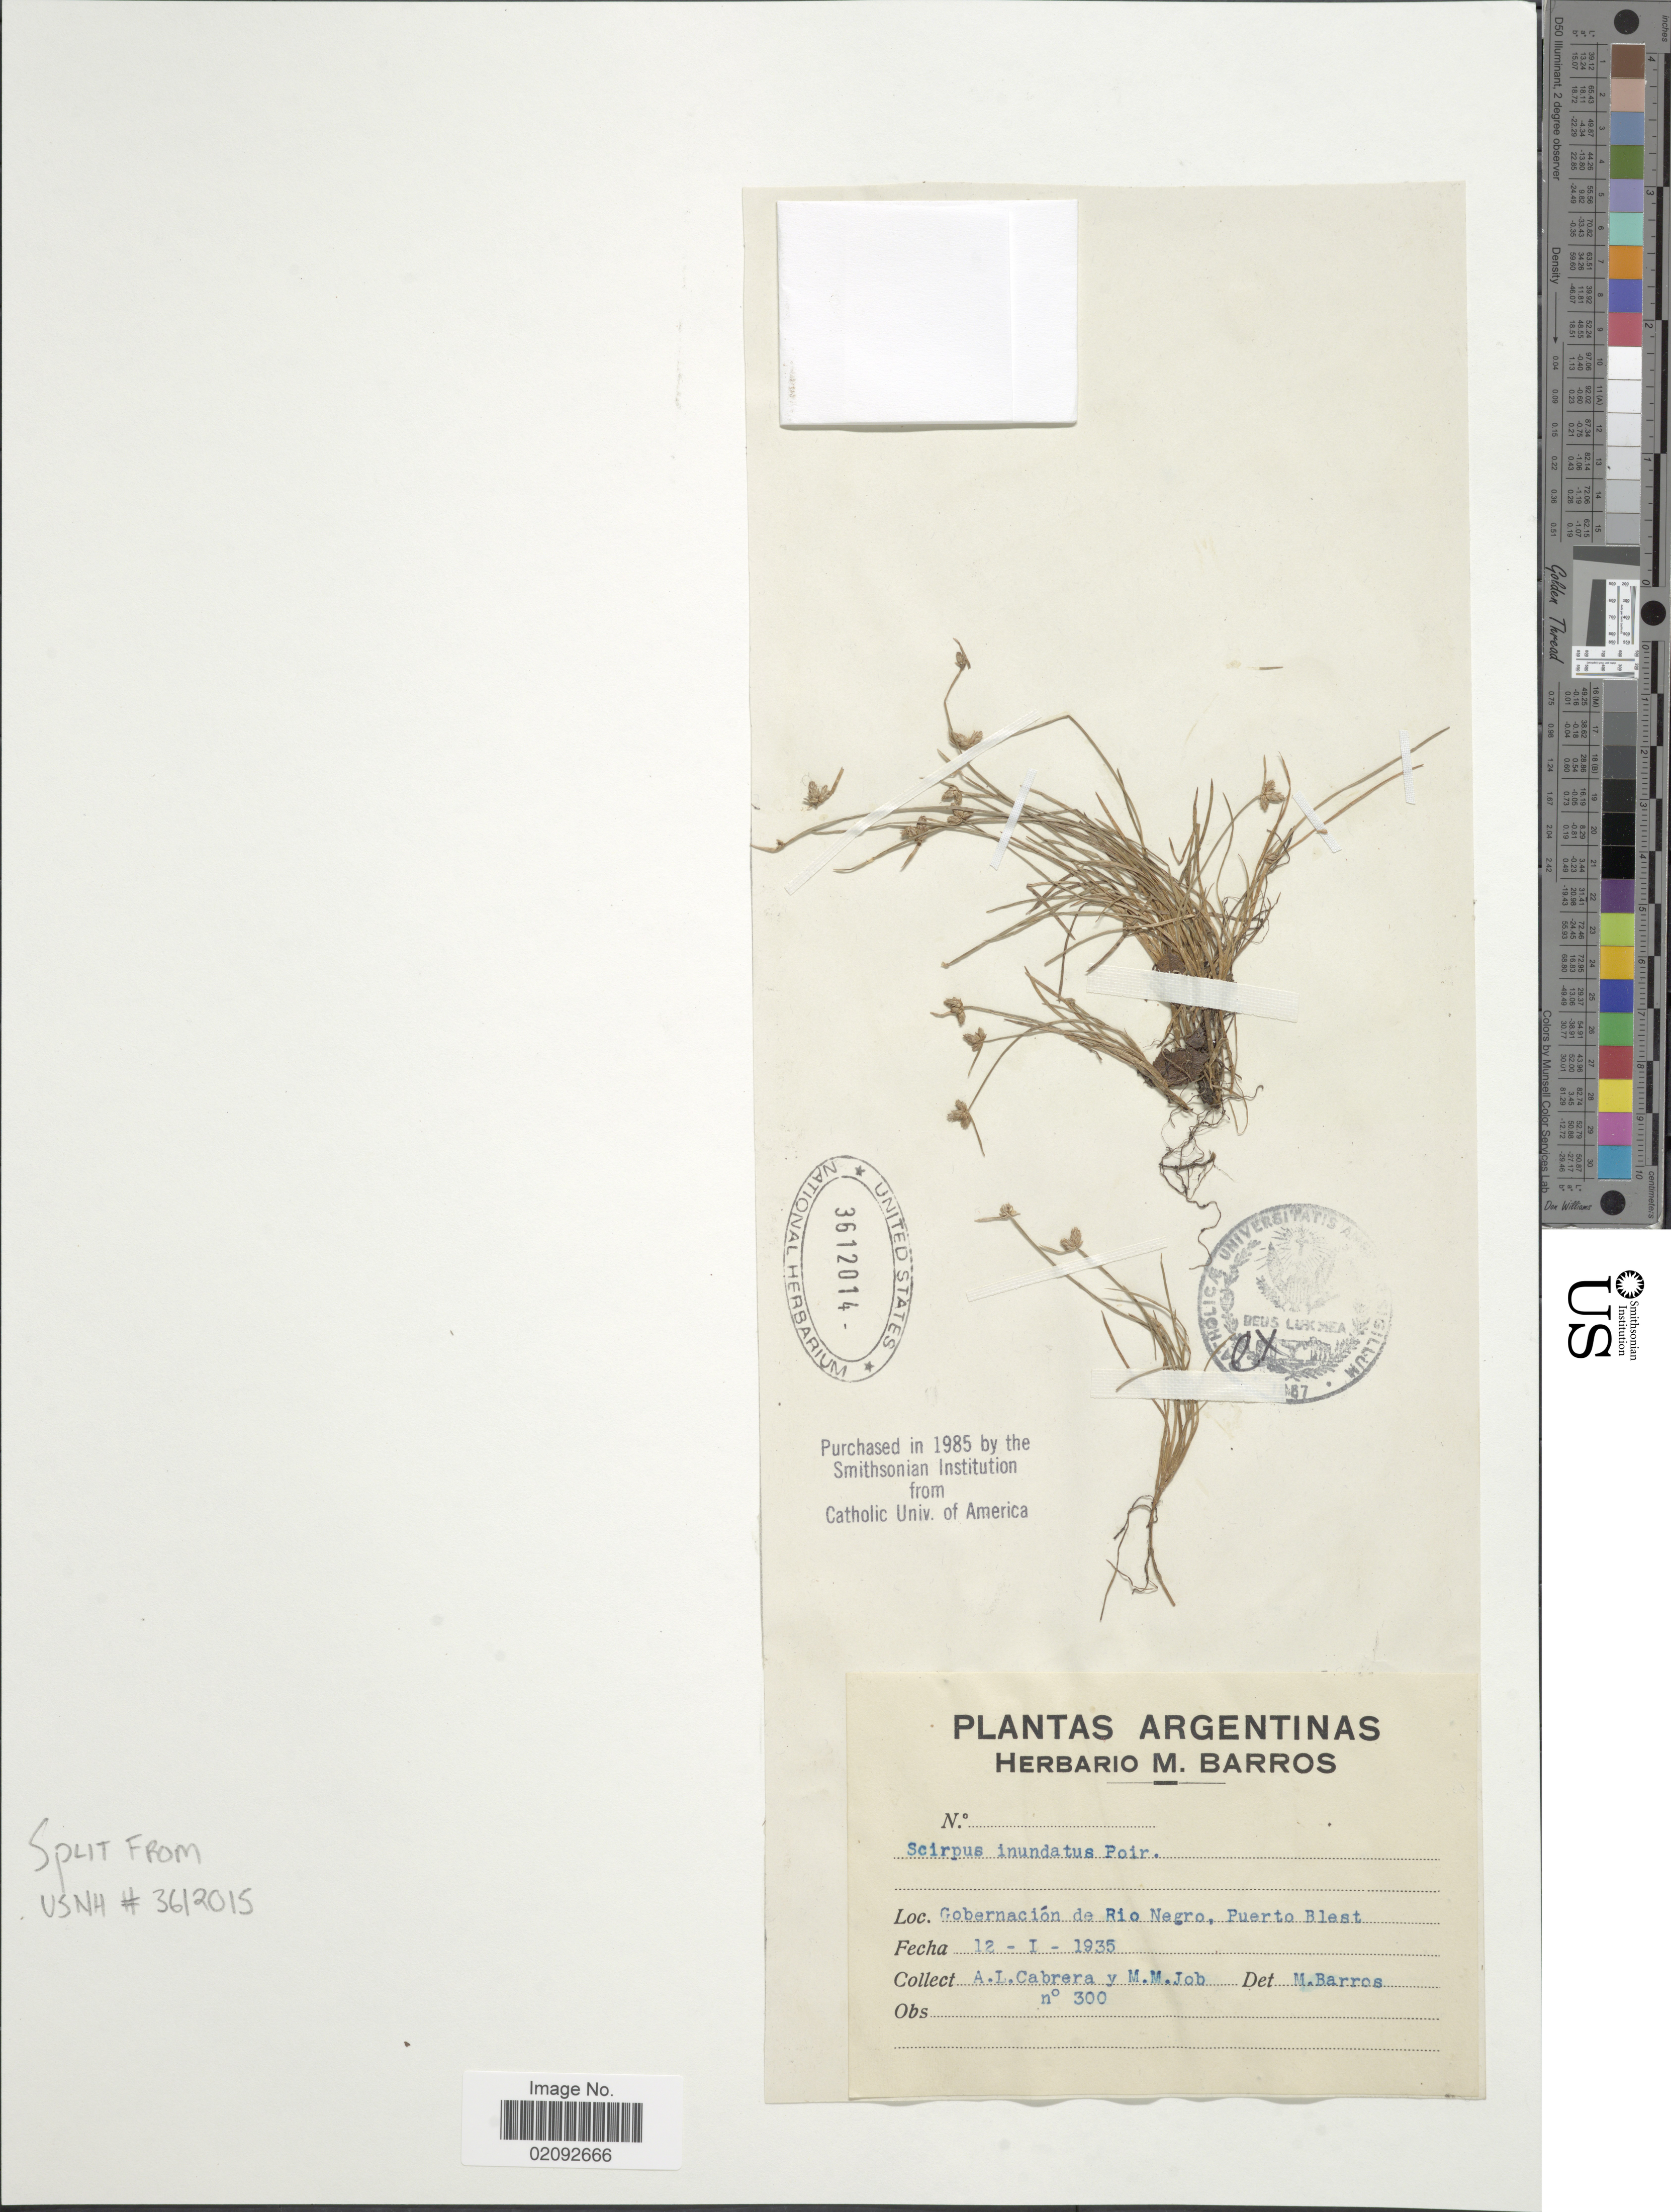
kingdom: Plantae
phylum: Tracheophyta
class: Liliopsida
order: Poales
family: Cyperaceae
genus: Isolepis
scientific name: Isolepis nigricans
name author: Kunth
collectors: A. L. Cabrera & M. Job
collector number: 300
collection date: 1935-01-12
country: Argentina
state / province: Rio Negro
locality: Gobernacion de Rio Negro, Puerto Blest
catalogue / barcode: US 3612014